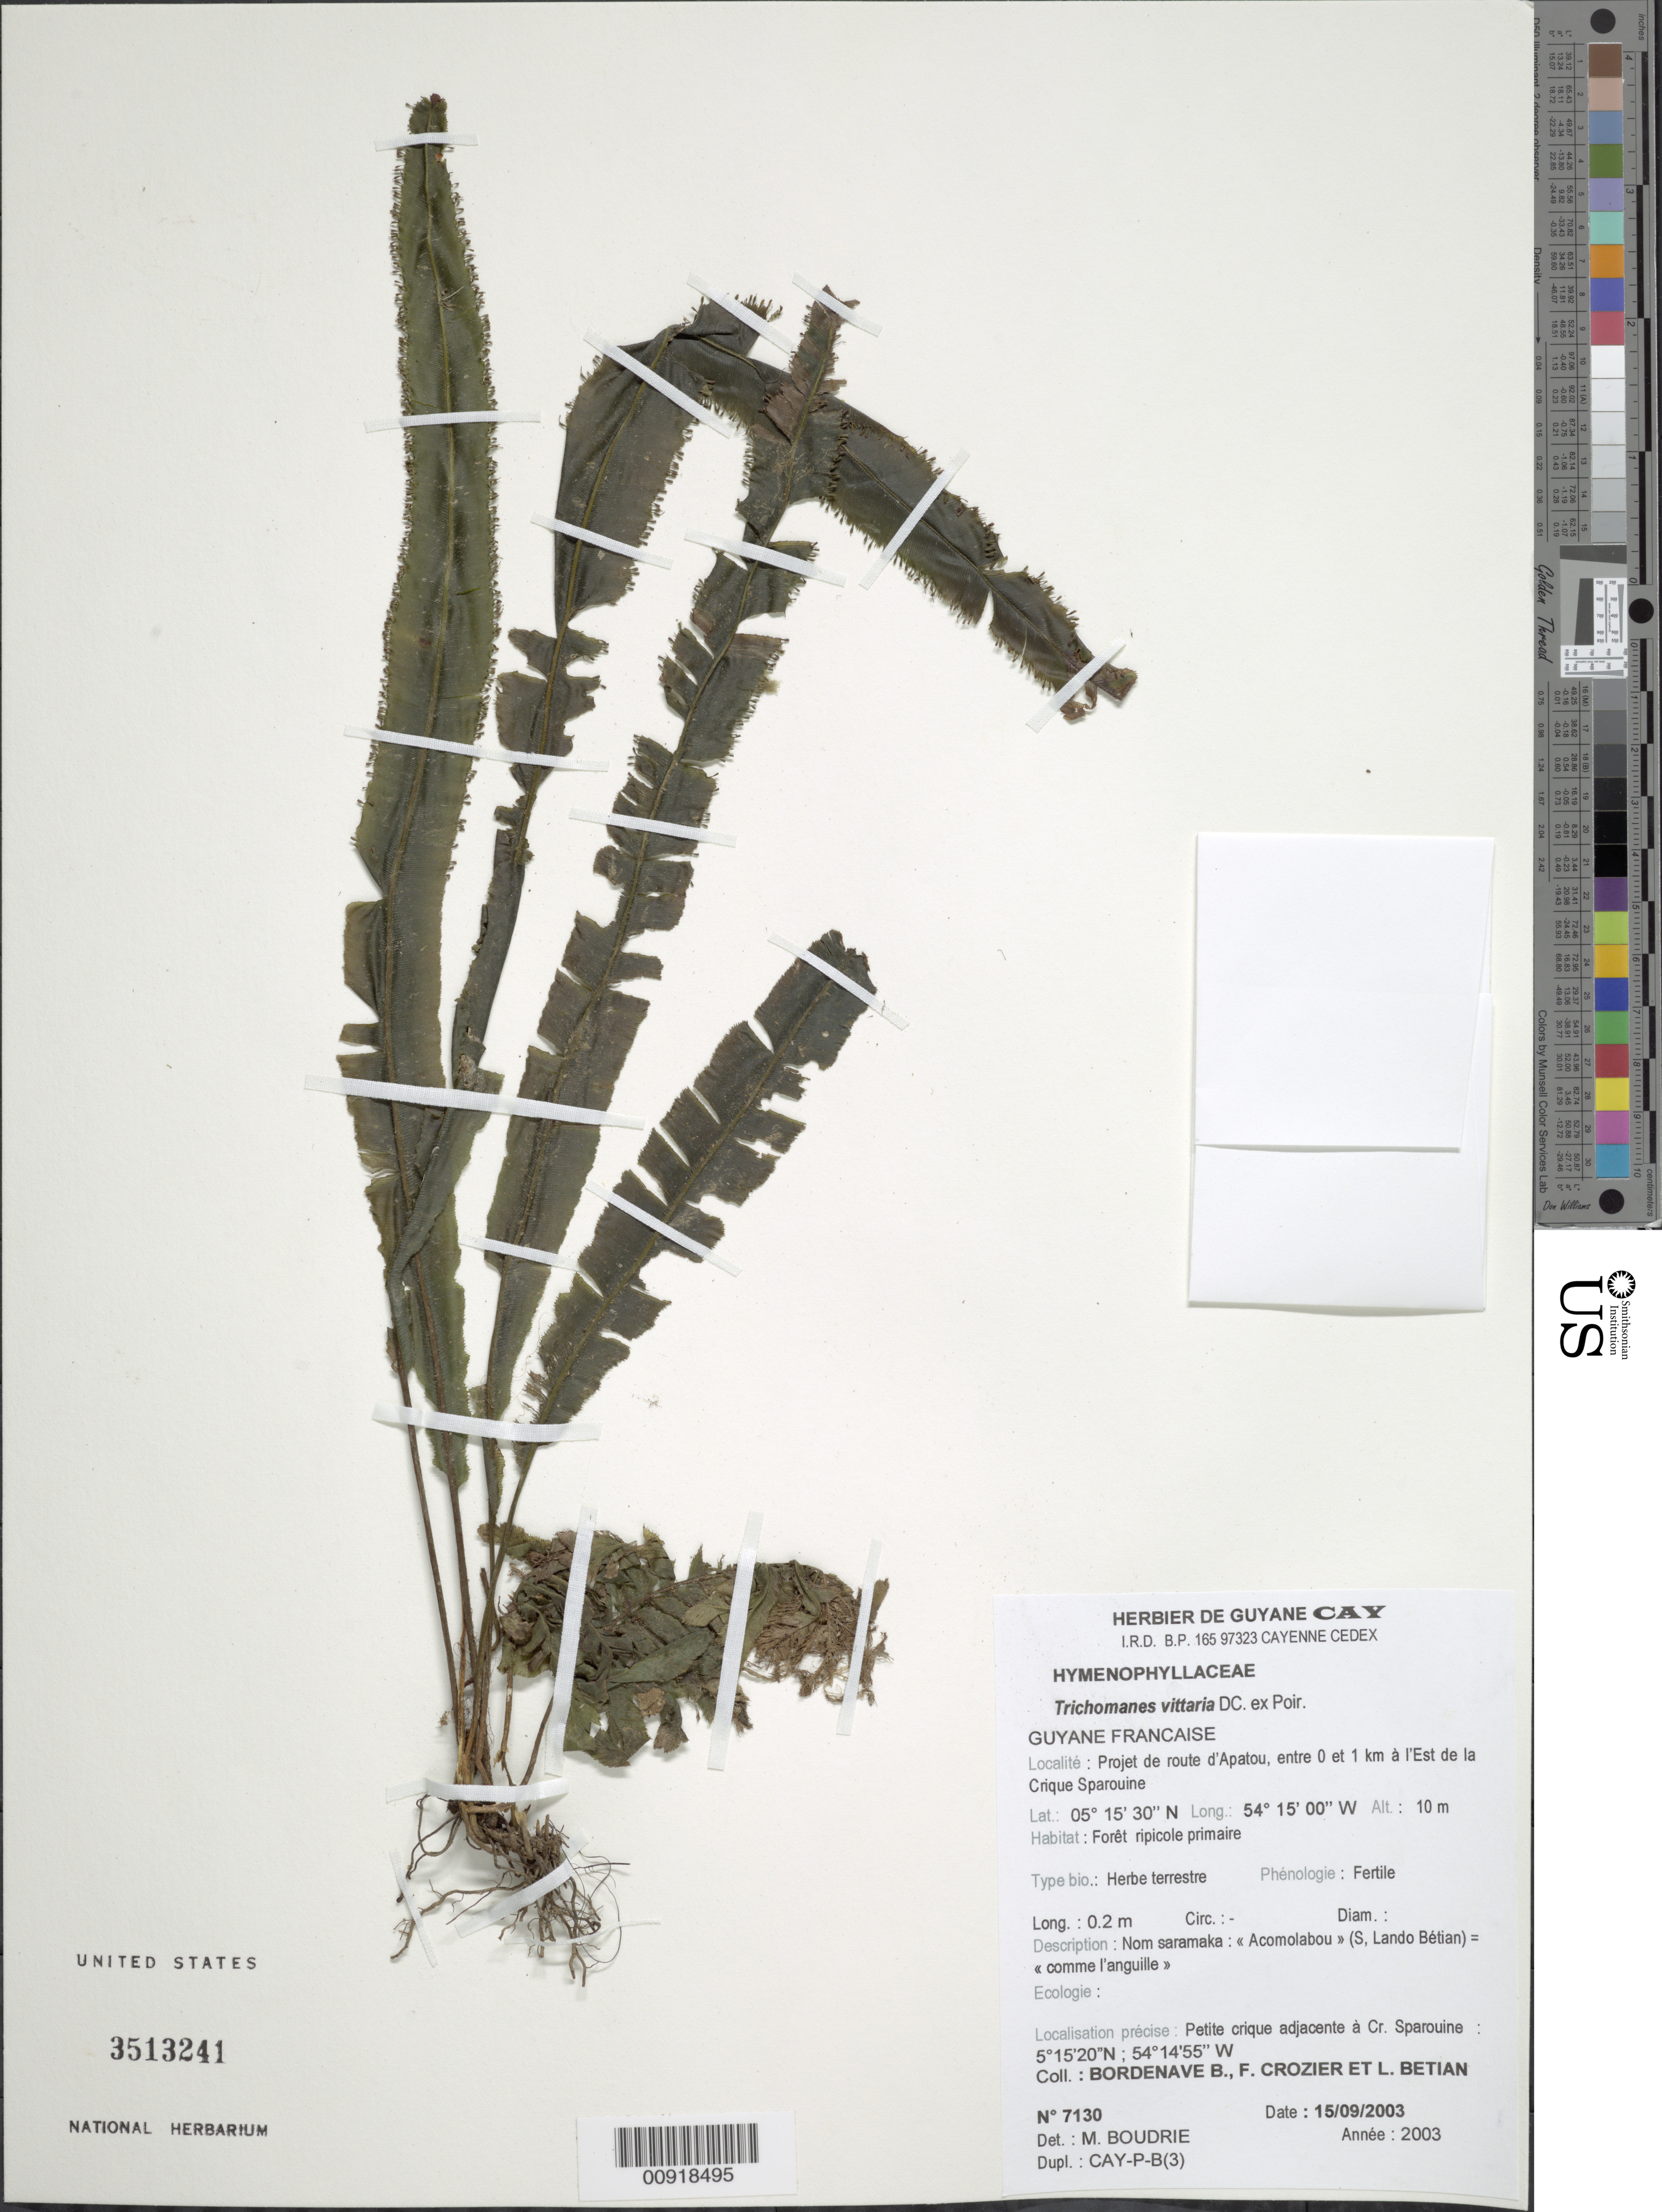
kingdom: Plantae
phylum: Tracheophyta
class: Polypodiopsida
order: Hymenophyllales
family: Hymenophyllaceae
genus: Trichomanes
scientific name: Trichomanes vittaria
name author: DC. ex Poir.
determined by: Boudrie, M.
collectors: B. Bordenave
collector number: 7130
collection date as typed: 15-Sep-03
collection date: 2003-09-15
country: French Guiana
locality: Route d'Apatou, entre 0-1 km Est de la Crique Sparouine; petite crique adjacente Cr. Sparouine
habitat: Forêt ripicole primaire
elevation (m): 10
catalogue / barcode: US 3513241